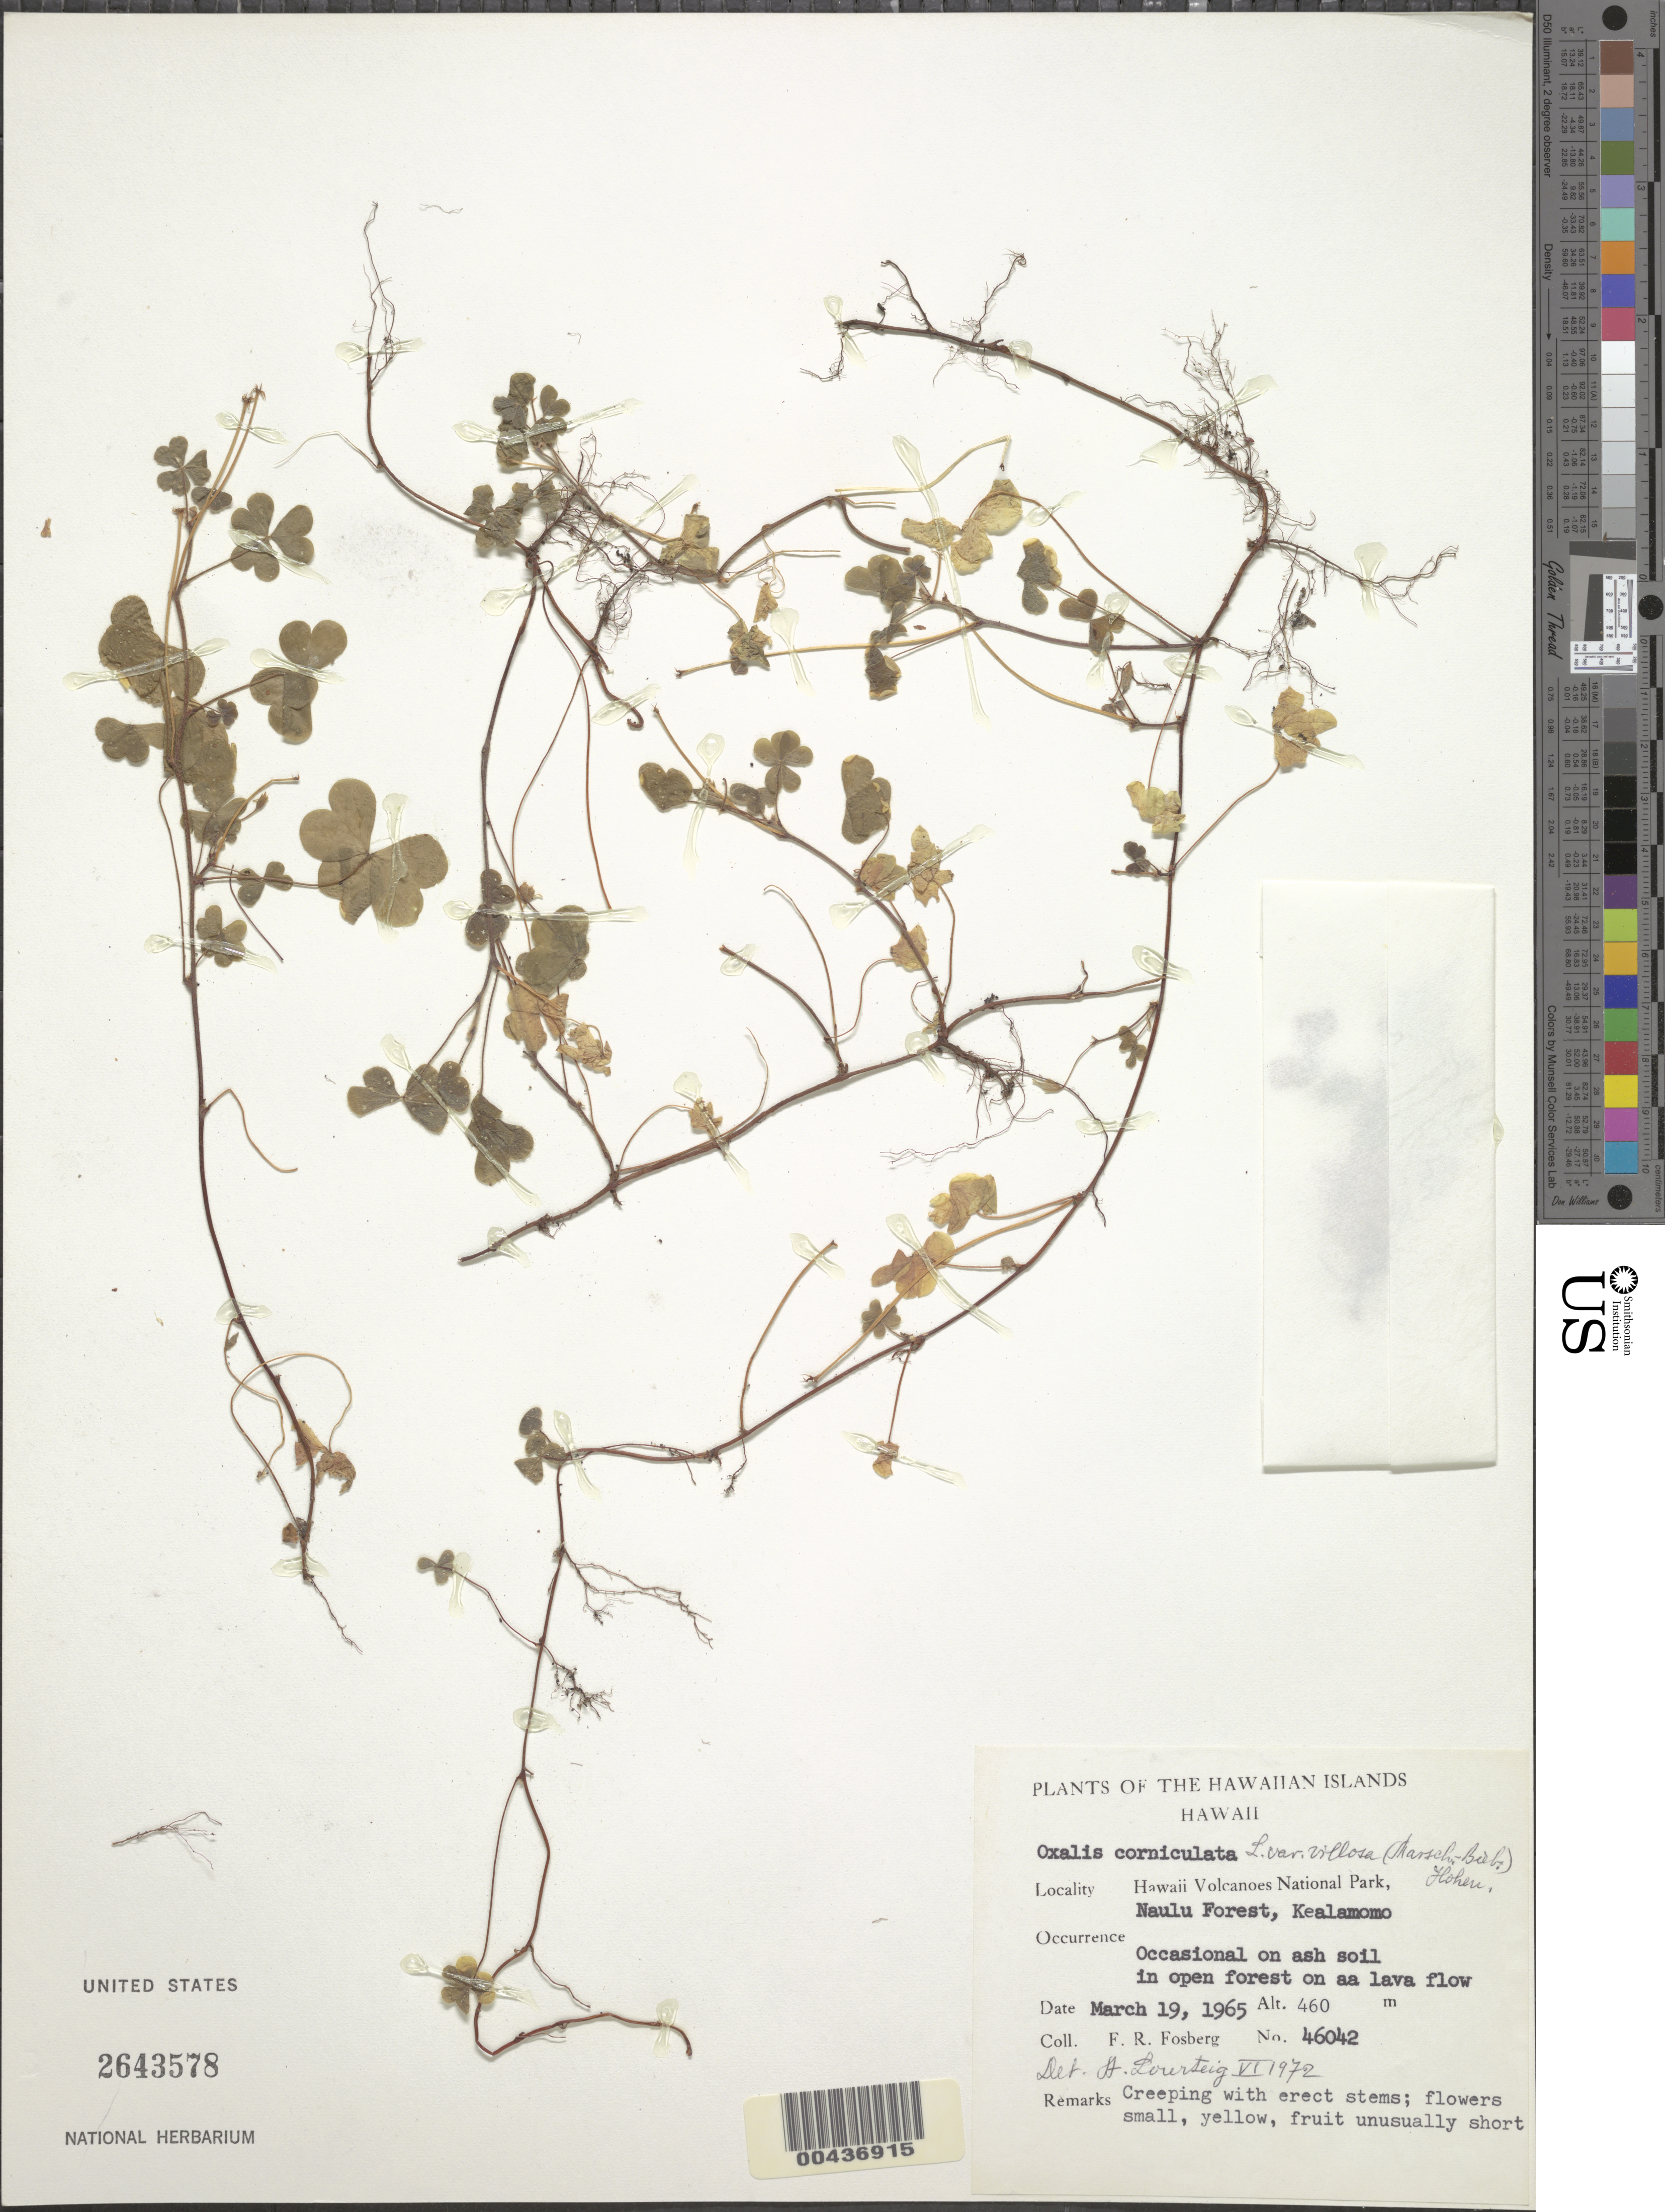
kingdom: Plantae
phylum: Tracheophyta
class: Magnoliopsida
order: Oxalidales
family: Oxalidaceae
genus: Oxalis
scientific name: Oxalis corniculata var. villosa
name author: (M. Bieb.) Hohen.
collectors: F. R. Fosberg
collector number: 46042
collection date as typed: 19 Mar 1965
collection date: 1965-03-19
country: United States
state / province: Hawaii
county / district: Hawaii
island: Hawaii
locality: Hawaii Volcanoes National Park, Naulu Forest, Kealamomo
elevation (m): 460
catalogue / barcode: US 2643578